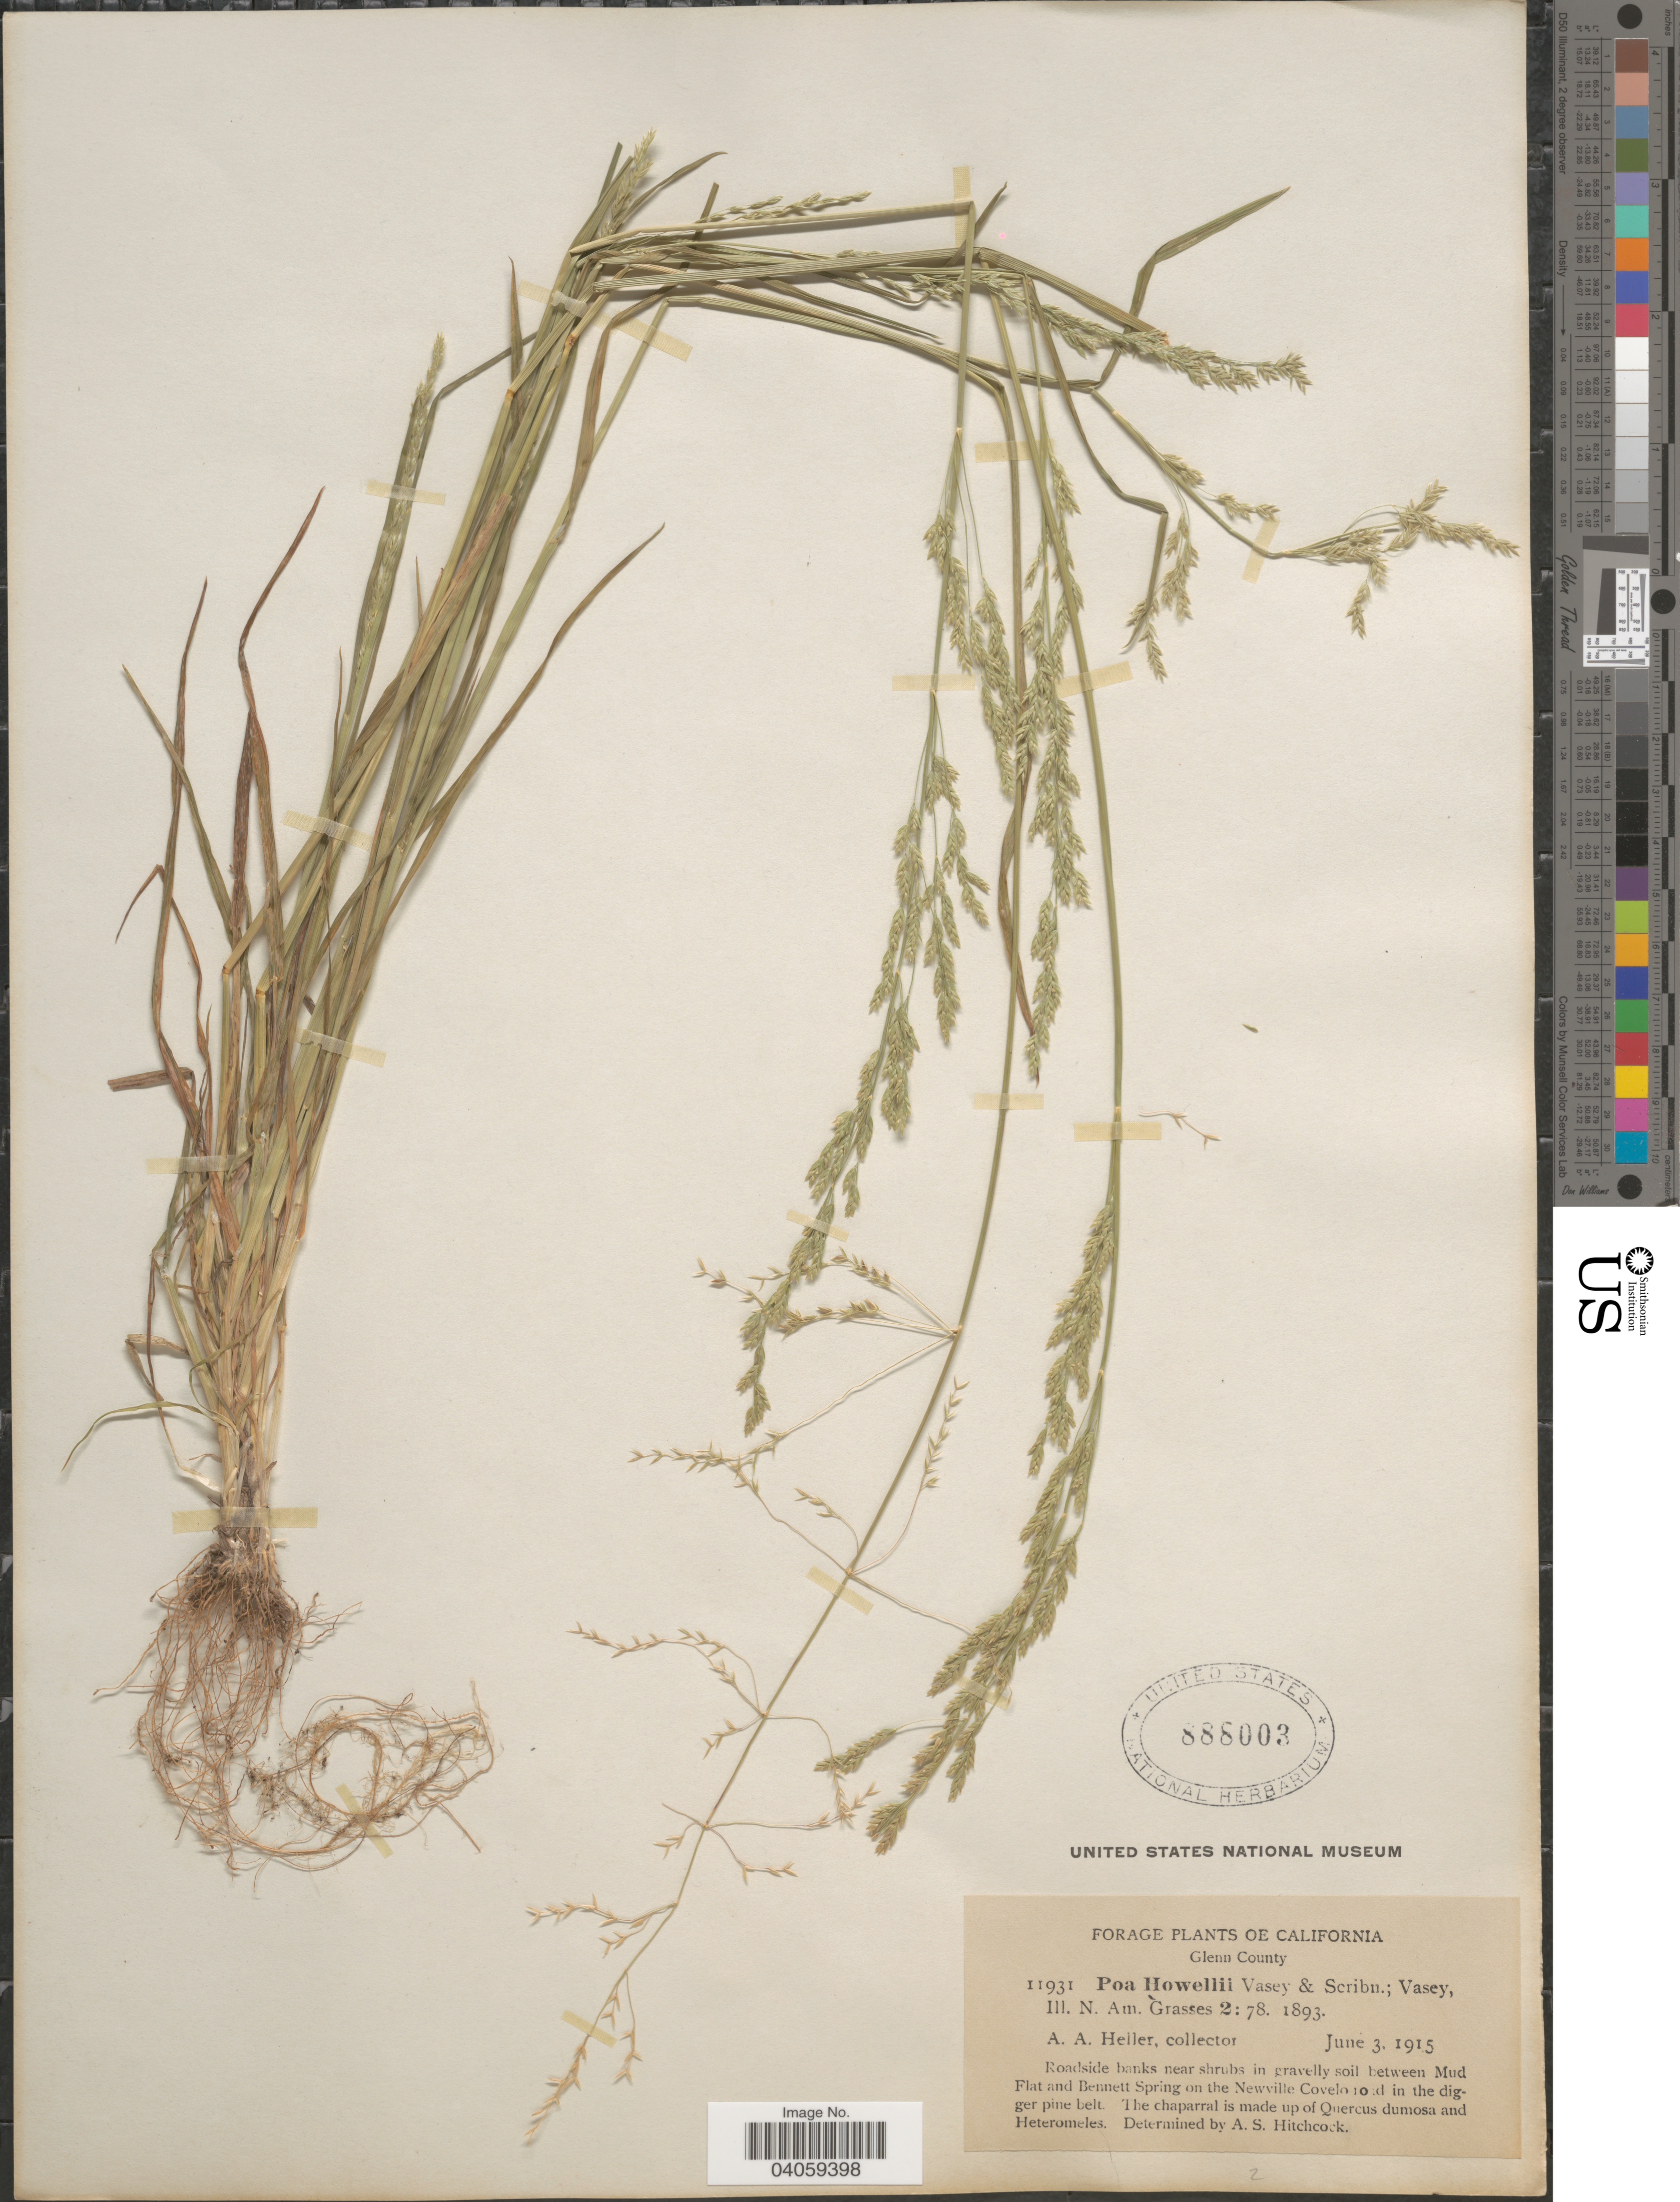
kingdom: Plantae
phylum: Tracheophyta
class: Liliopsida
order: Poales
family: Poaceae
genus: Poa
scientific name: Poa howellii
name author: Vasey & Scribn.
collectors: A. A. Heller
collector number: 11931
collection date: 1915-06-03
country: United States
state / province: California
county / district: Glenn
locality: Glenn County. Roadside banks near shrubs in gravelly soil between Mud Flat and Bennett Spring on the Newville Covelo road in the digger pine belt.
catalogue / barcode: US 888003